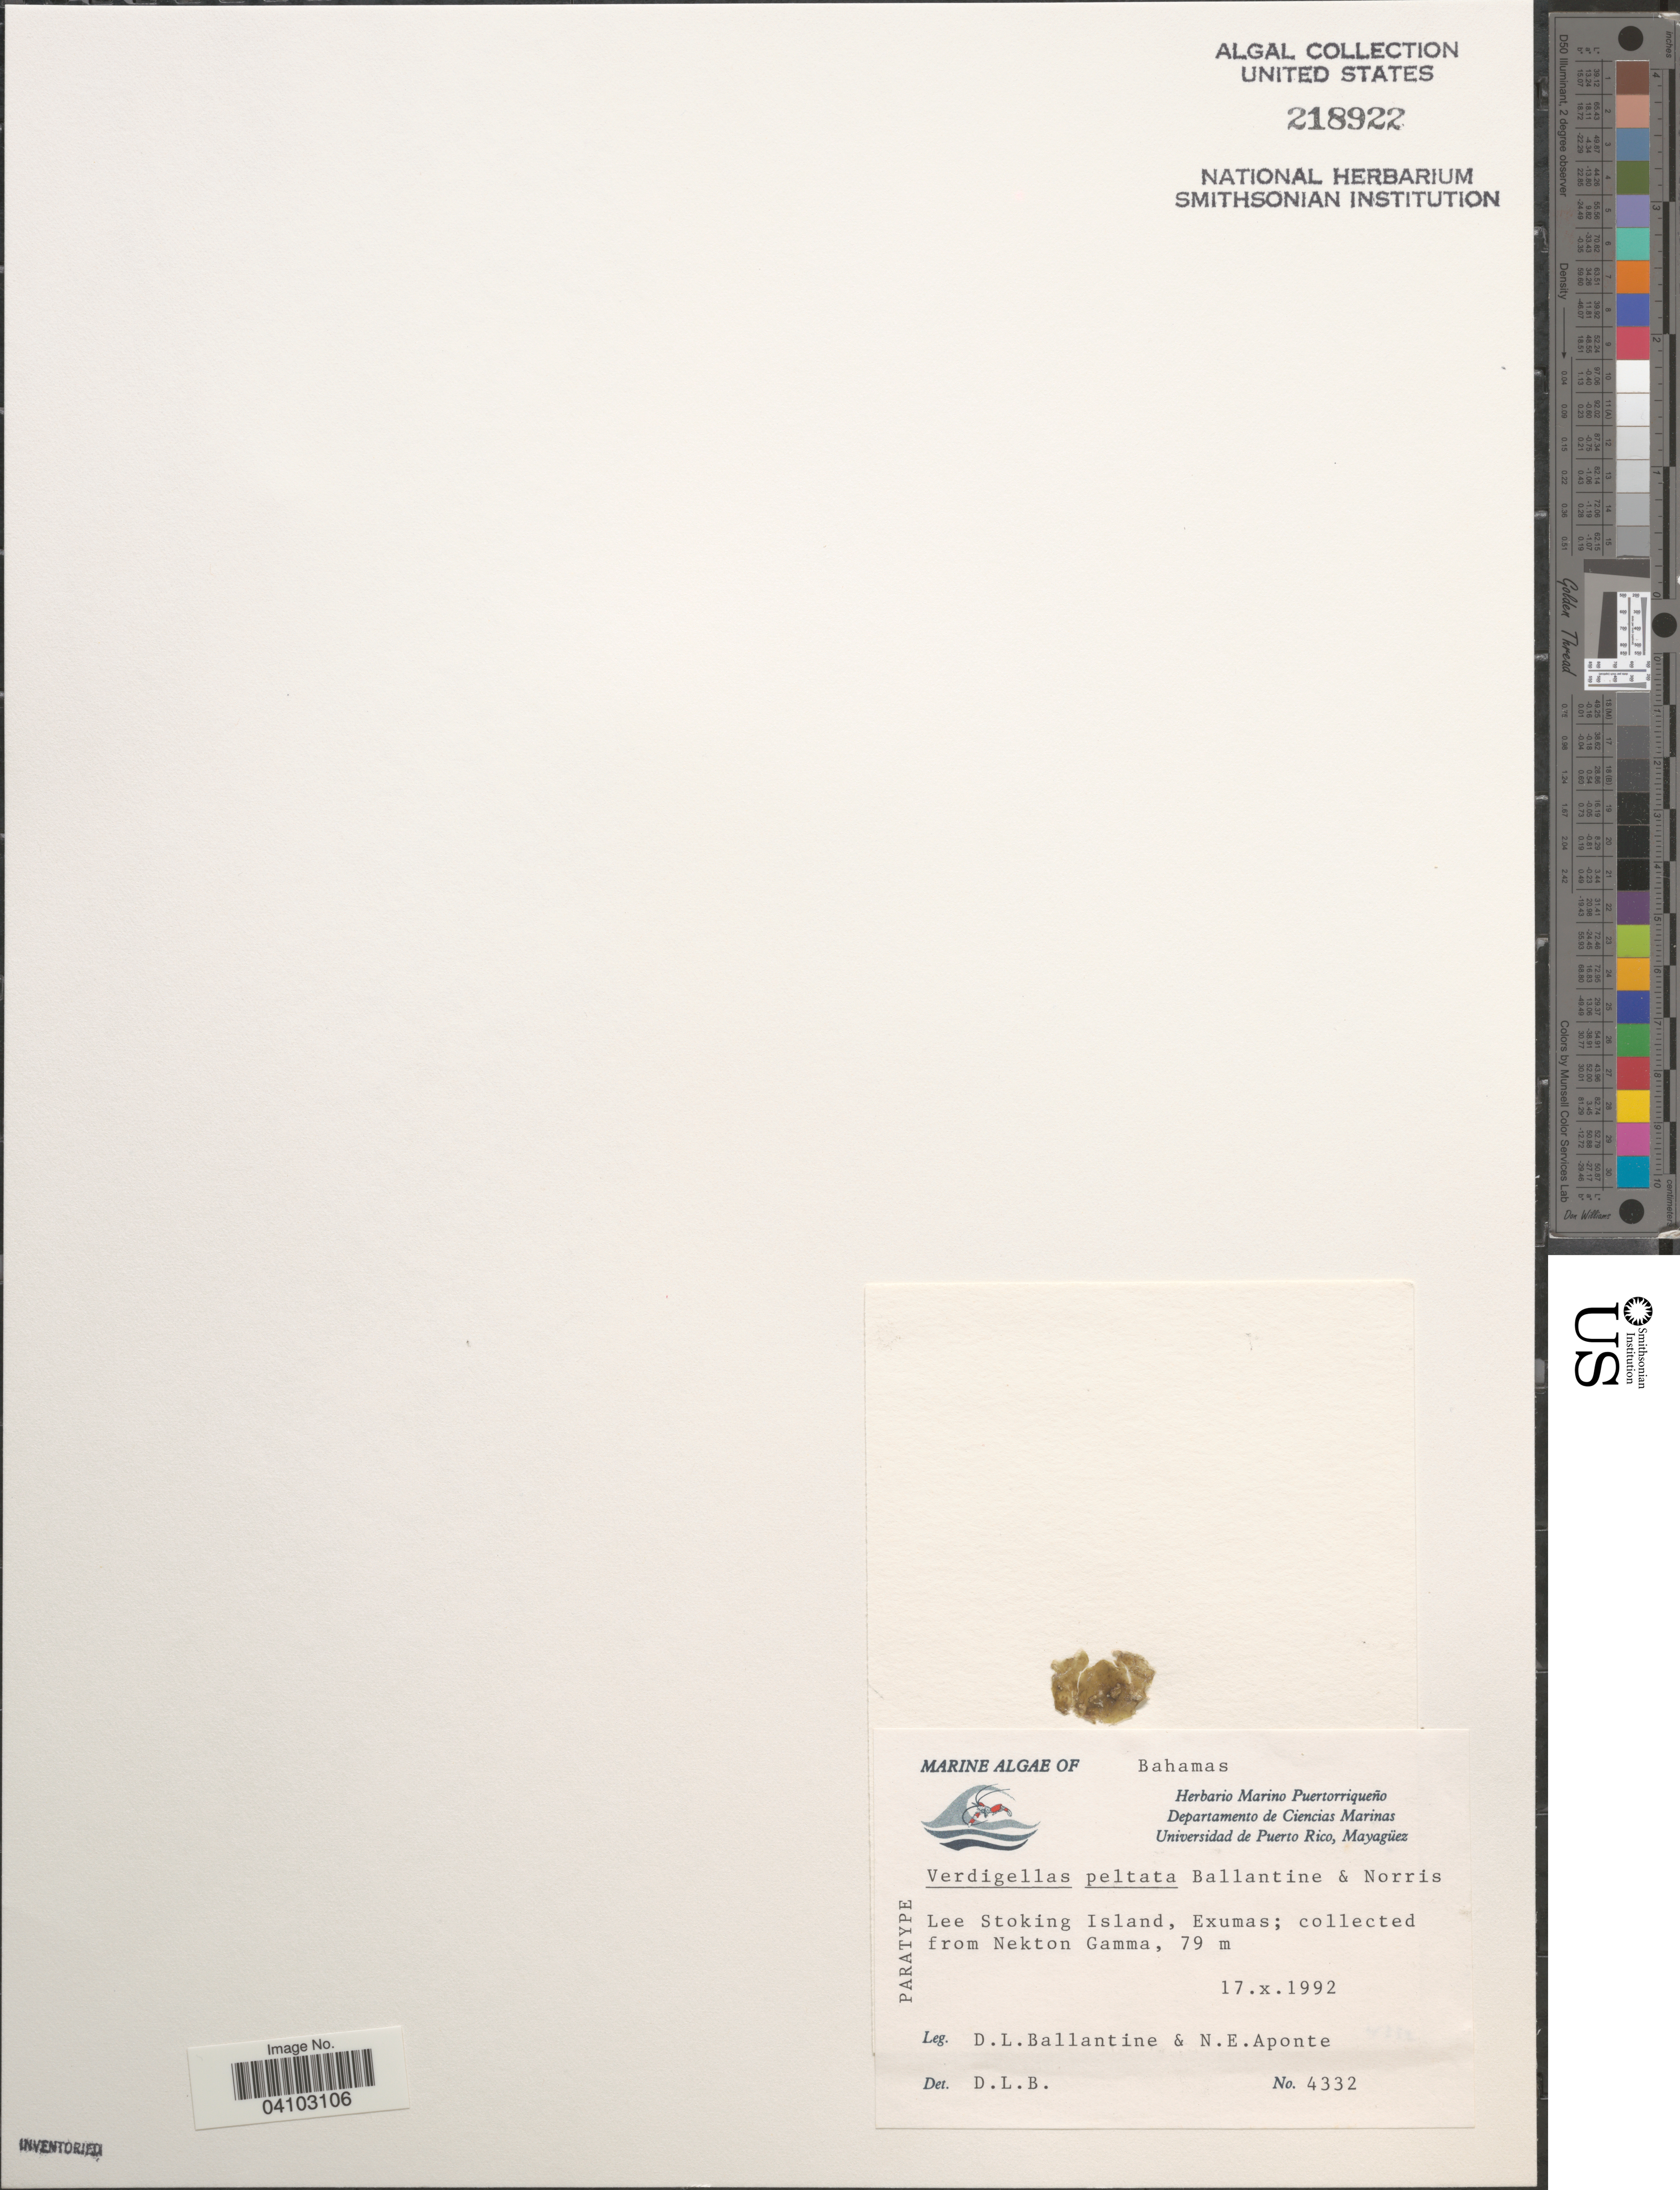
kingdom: Plantae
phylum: Chlorophyta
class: Prasinophyceae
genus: Verdigellas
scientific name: Verdigellas peltata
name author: D.L. Ballant. & J.N. Norris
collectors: D.L. Ballantine & N. E. Aponte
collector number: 4332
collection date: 1992-10-17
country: Bahamas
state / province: Exuma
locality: Lee Stoking Island, Exumas; from Nekton Gamma.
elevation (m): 79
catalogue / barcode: US 218922